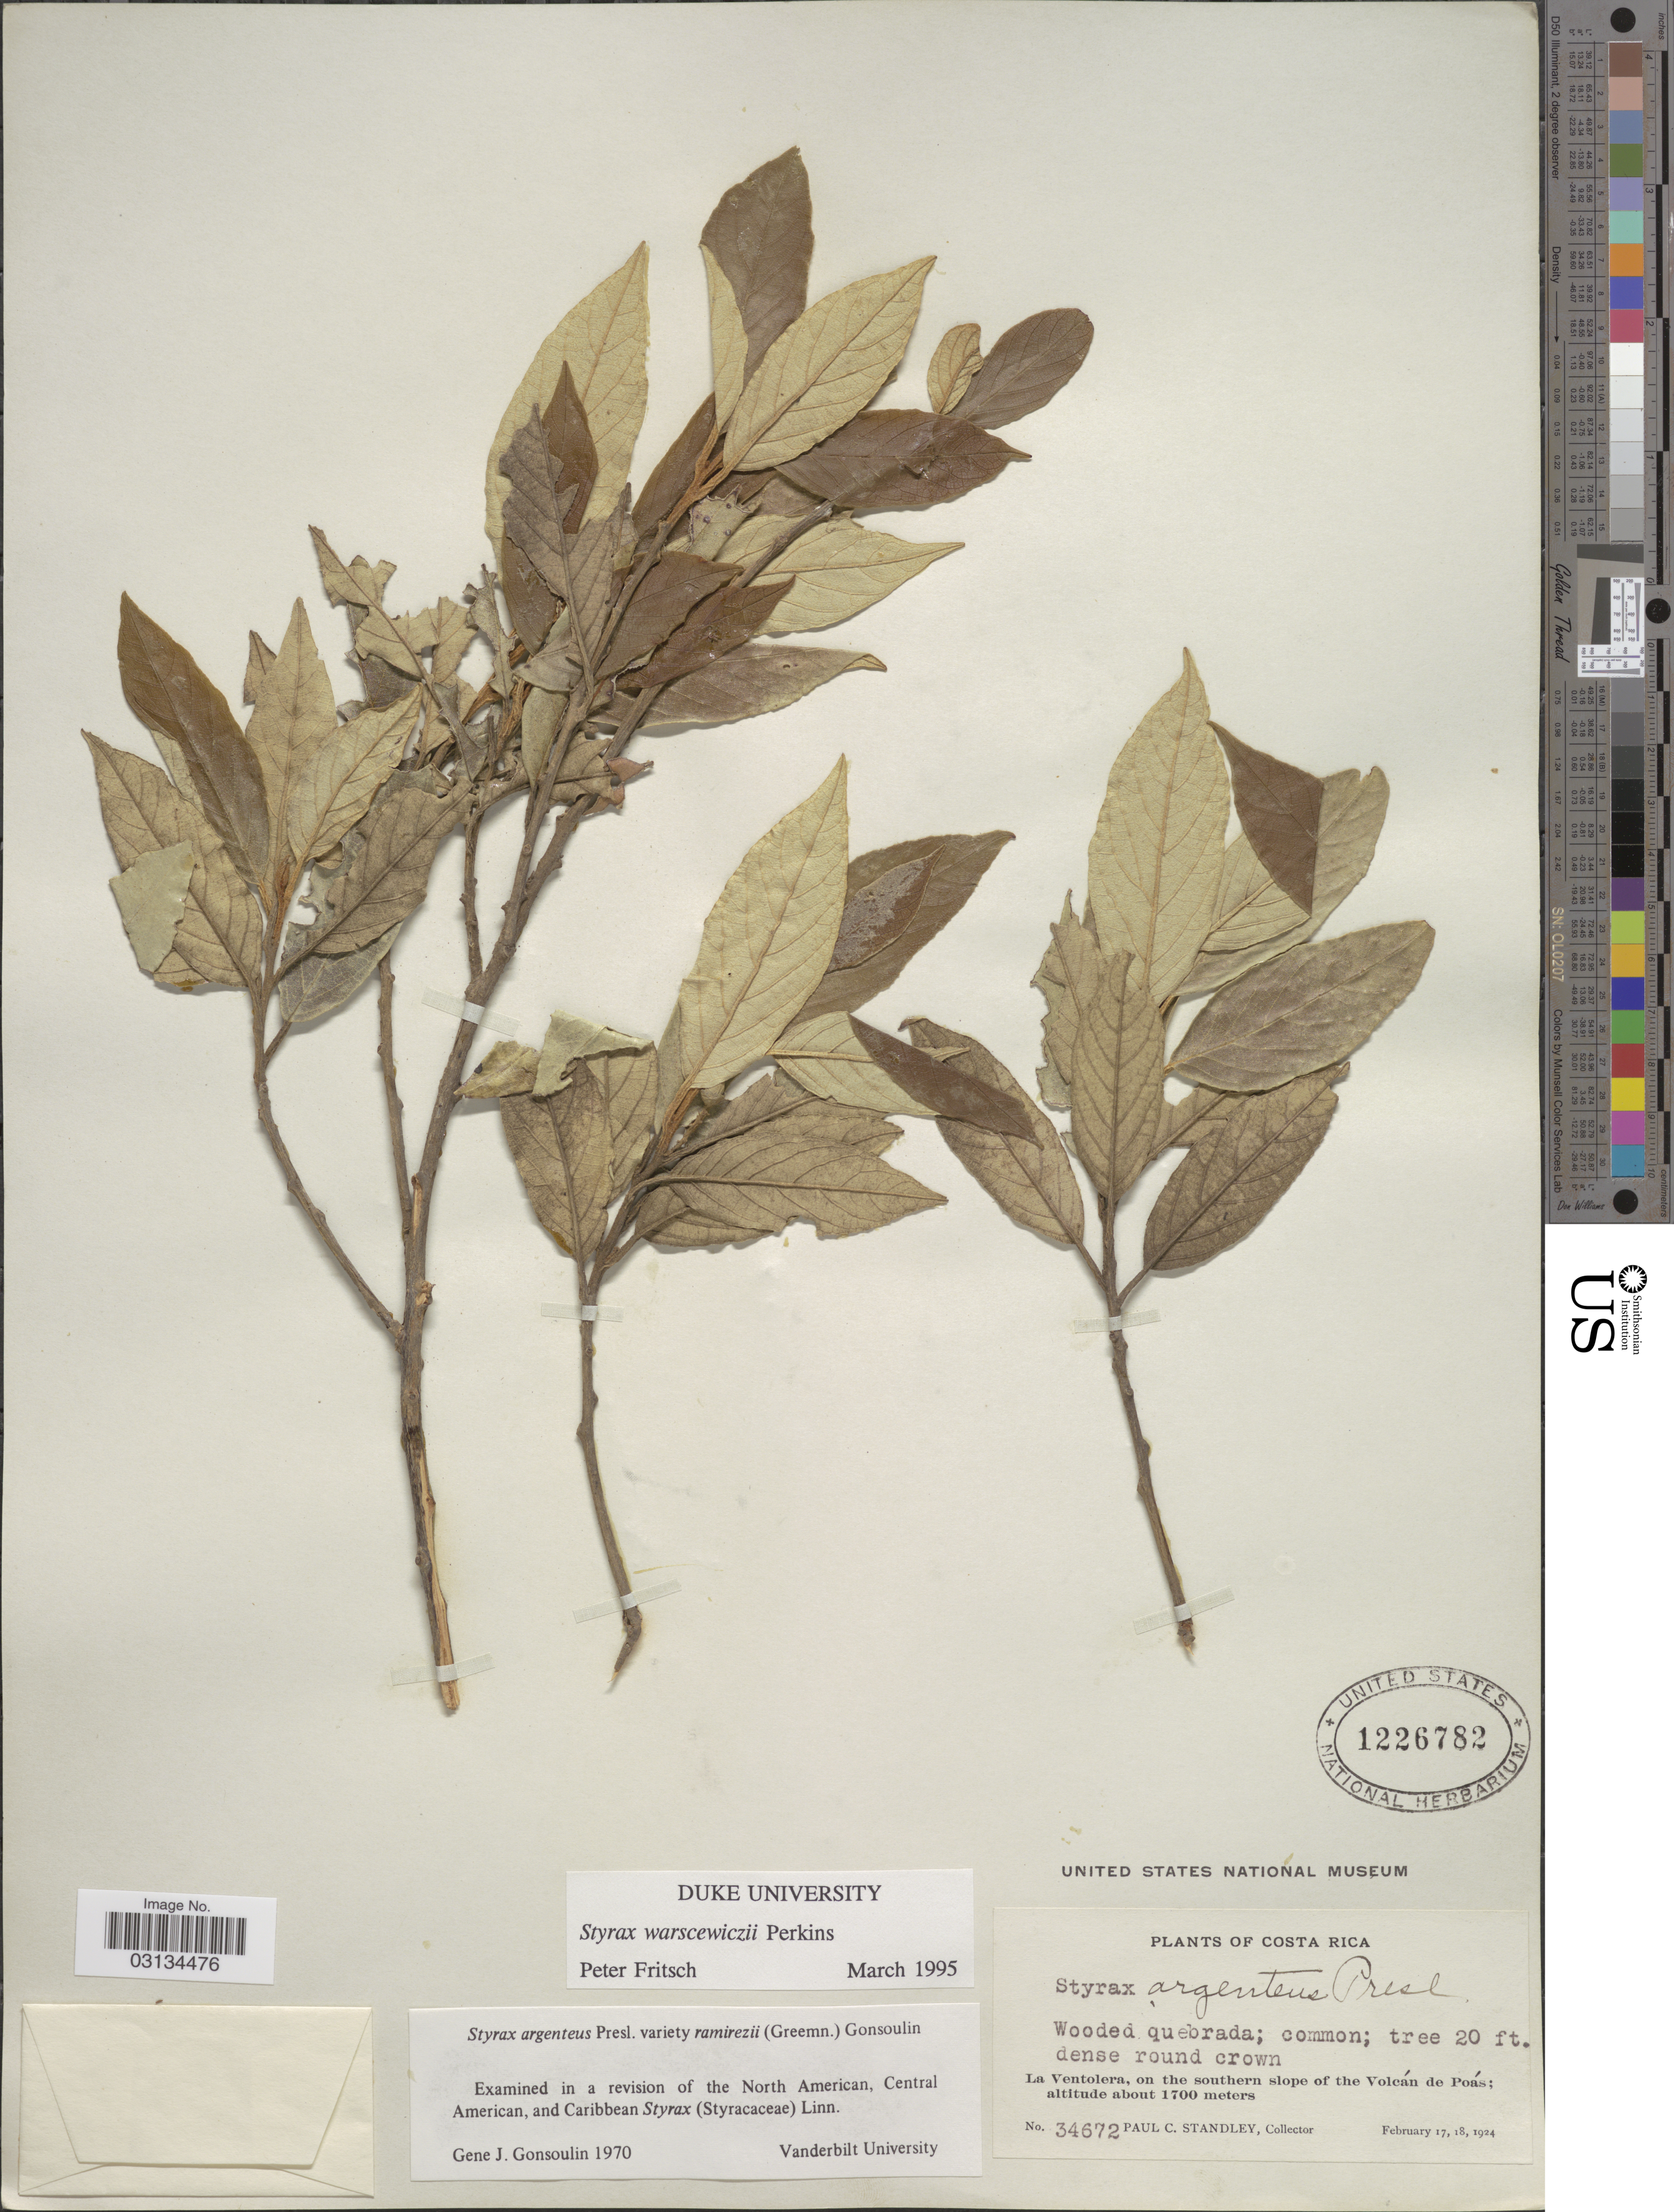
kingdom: Plantae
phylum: Tracheophyta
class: Magnoliopsida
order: Ericales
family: Styracaceae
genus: Styrax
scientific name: Styrax warscewiczii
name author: Perkins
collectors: P. C. Standley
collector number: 34672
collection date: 1924-02-17/1924-02-18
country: Costa Rica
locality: La Ventolera, on the southern slope of the Volcán de Poás.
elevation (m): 1700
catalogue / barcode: US 1226782